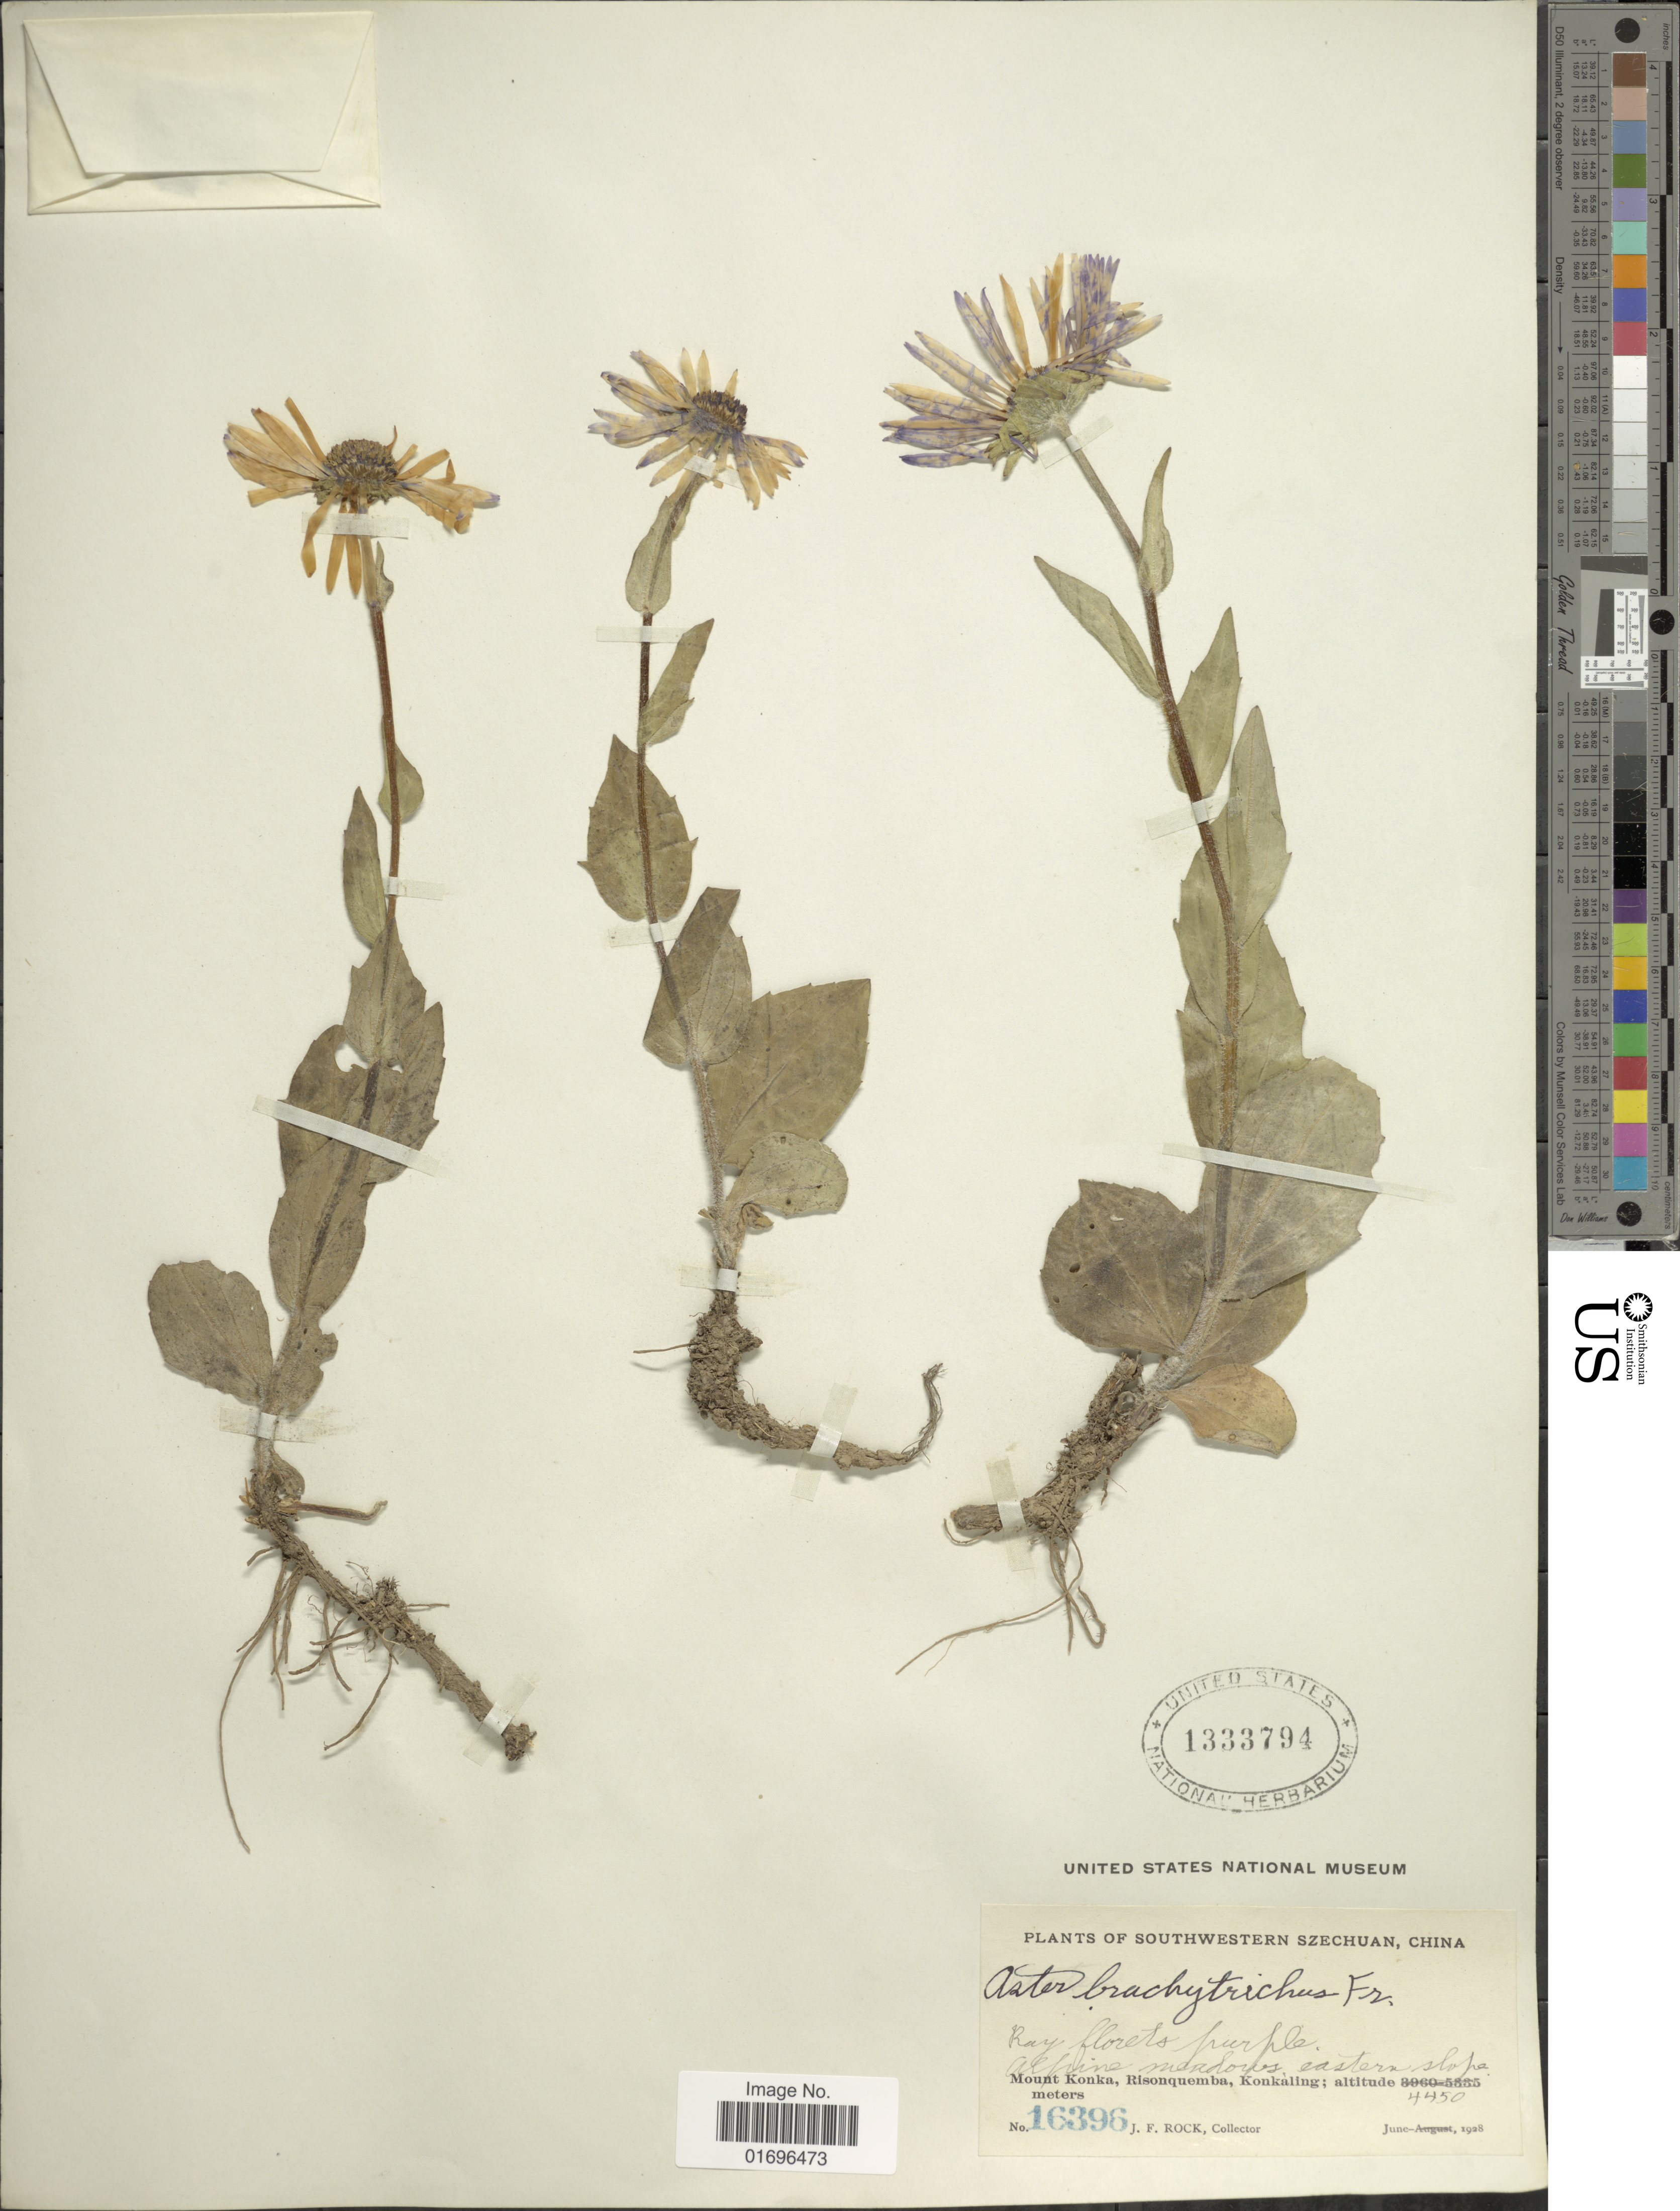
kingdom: Plantae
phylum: Tracheophyta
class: Magnoliopsida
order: Asterales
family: Asteraceae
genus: Aster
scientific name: Aster brachytrichus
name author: Franch.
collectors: J. Rock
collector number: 16396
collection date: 1928-06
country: China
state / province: Sichuan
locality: Southwestern Szechuan, China. Alpine meadows, eastern slope. Mount Konka, Risonquemba, Konkaling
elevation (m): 4450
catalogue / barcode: US 1333794